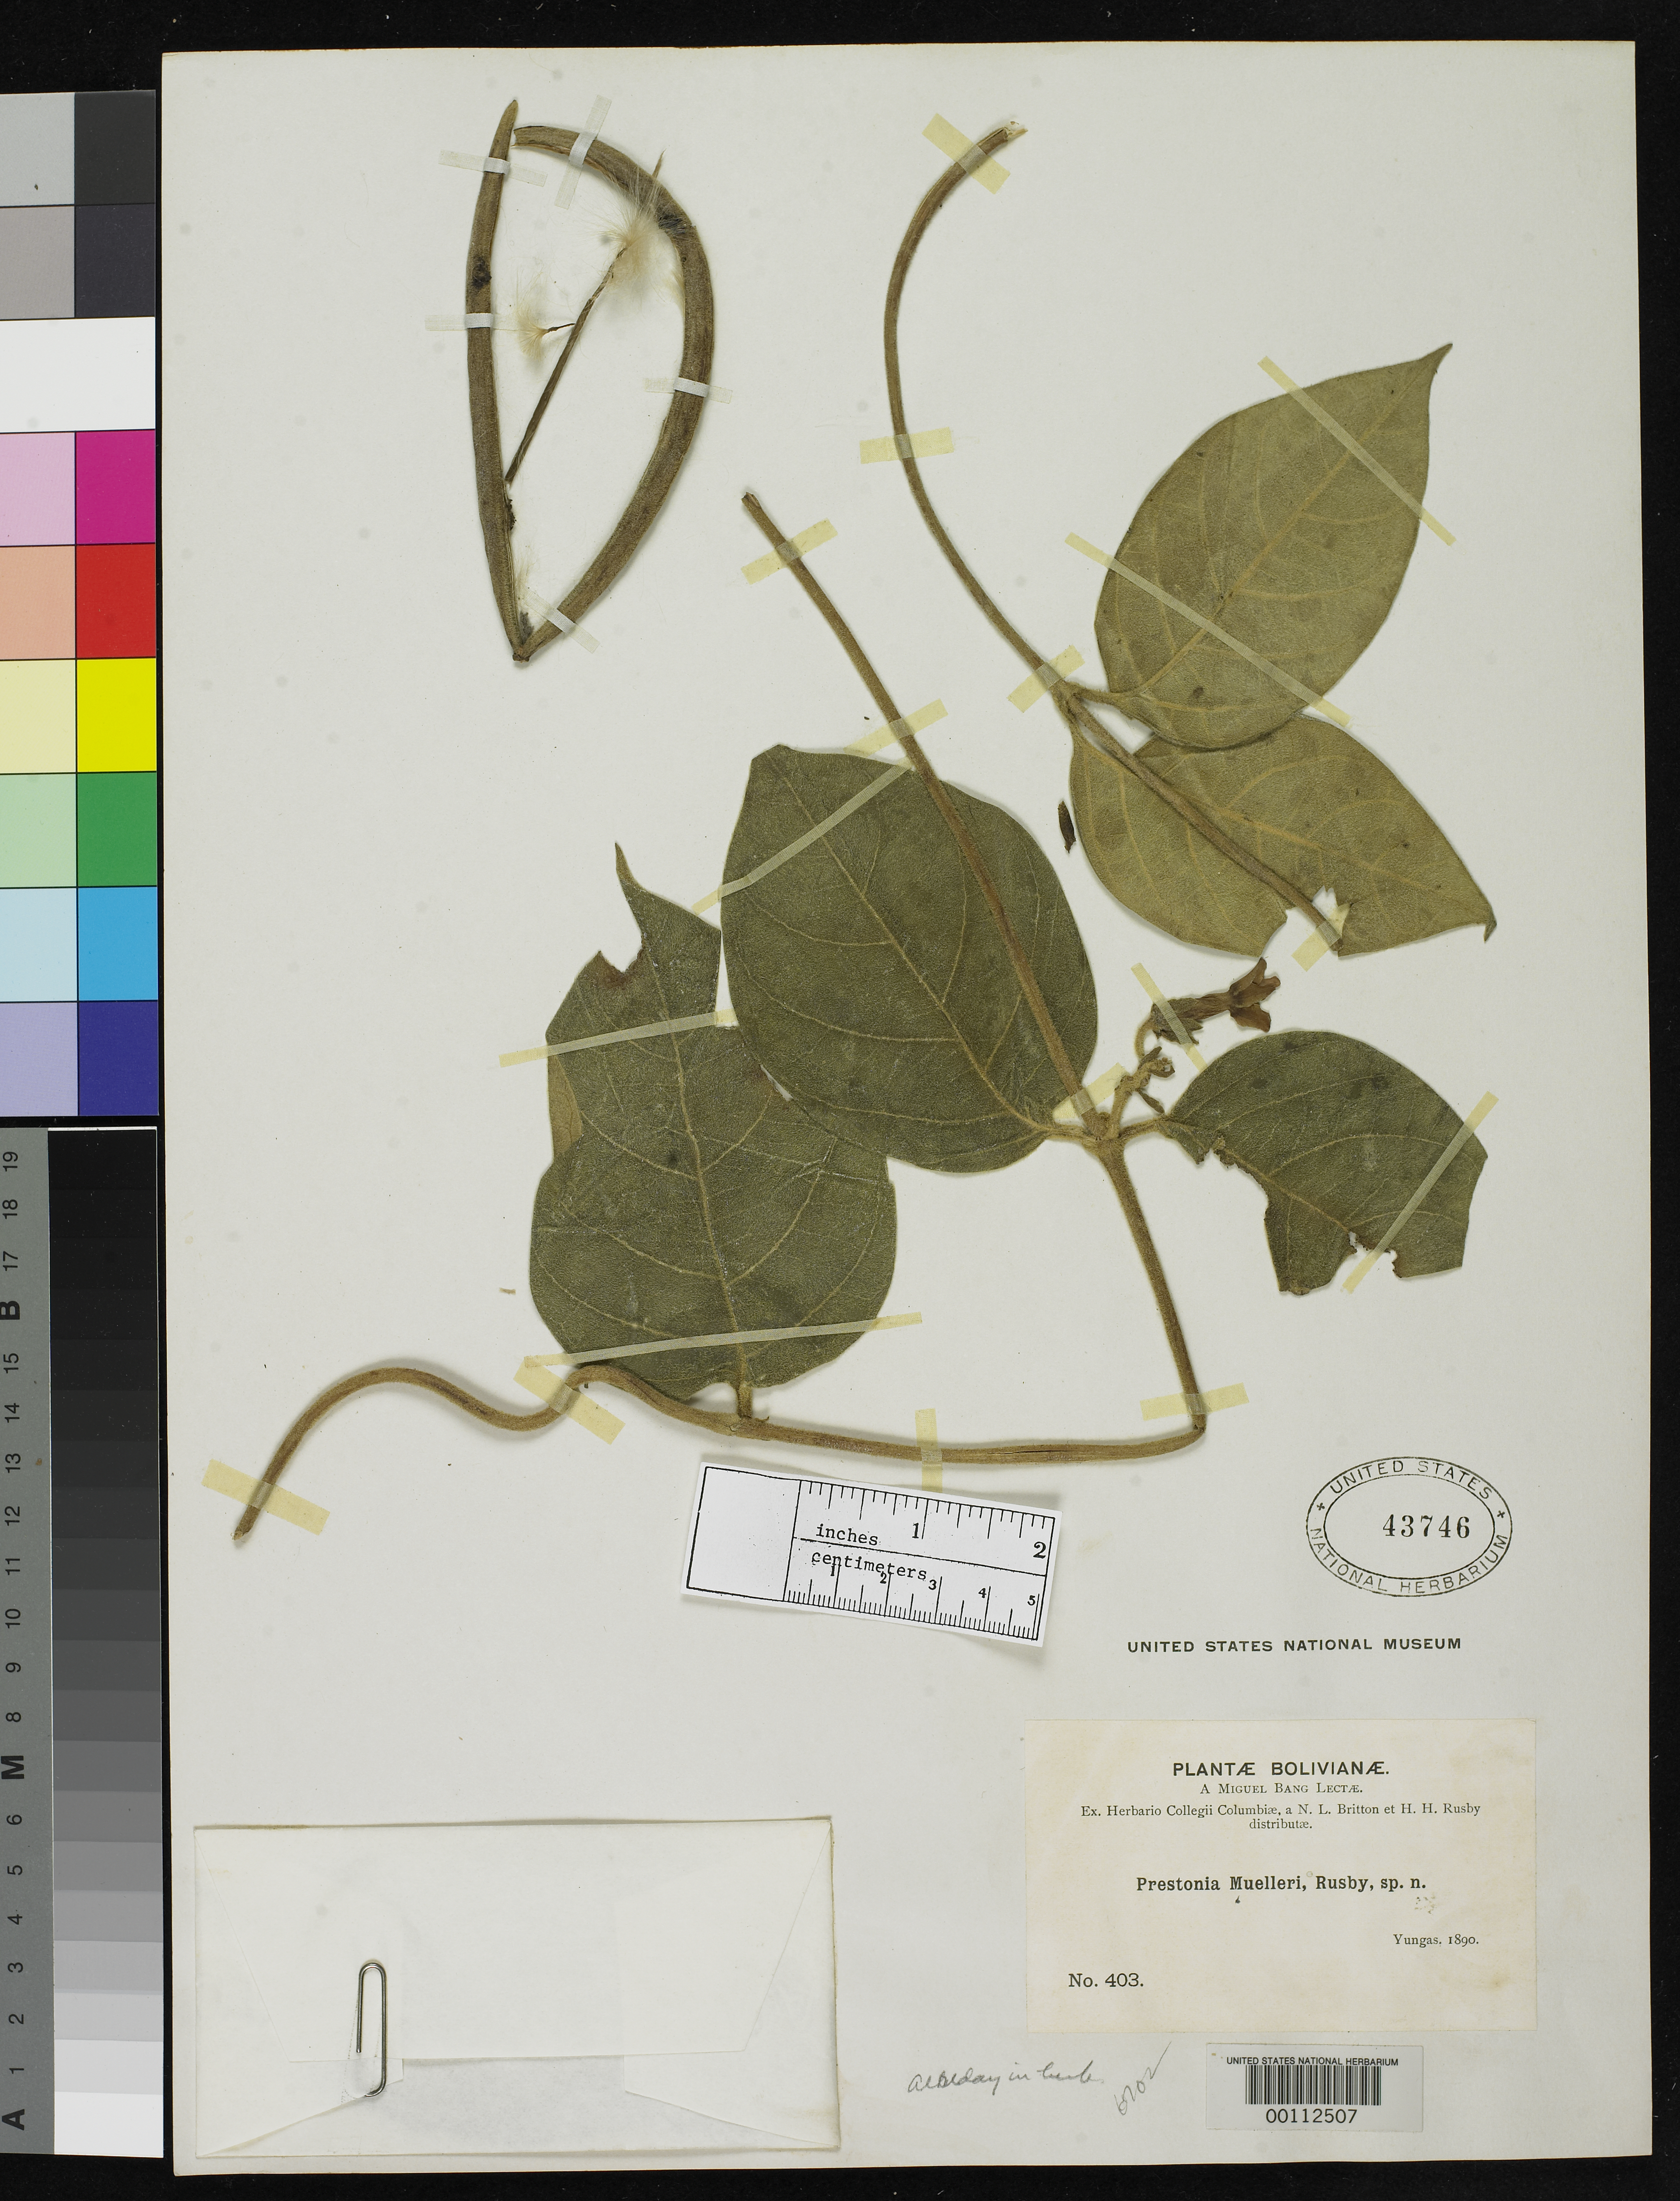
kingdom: Plantae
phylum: Tracheophyta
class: Magnoliopsida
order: Gentianales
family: Apocynaceae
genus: Prestonia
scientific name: Prestonia muelleri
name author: Rusby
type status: Isotype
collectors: M. Bang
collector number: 403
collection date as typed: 1890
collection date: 1890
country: Bolivia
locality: Yungas.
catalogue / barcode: US 43746